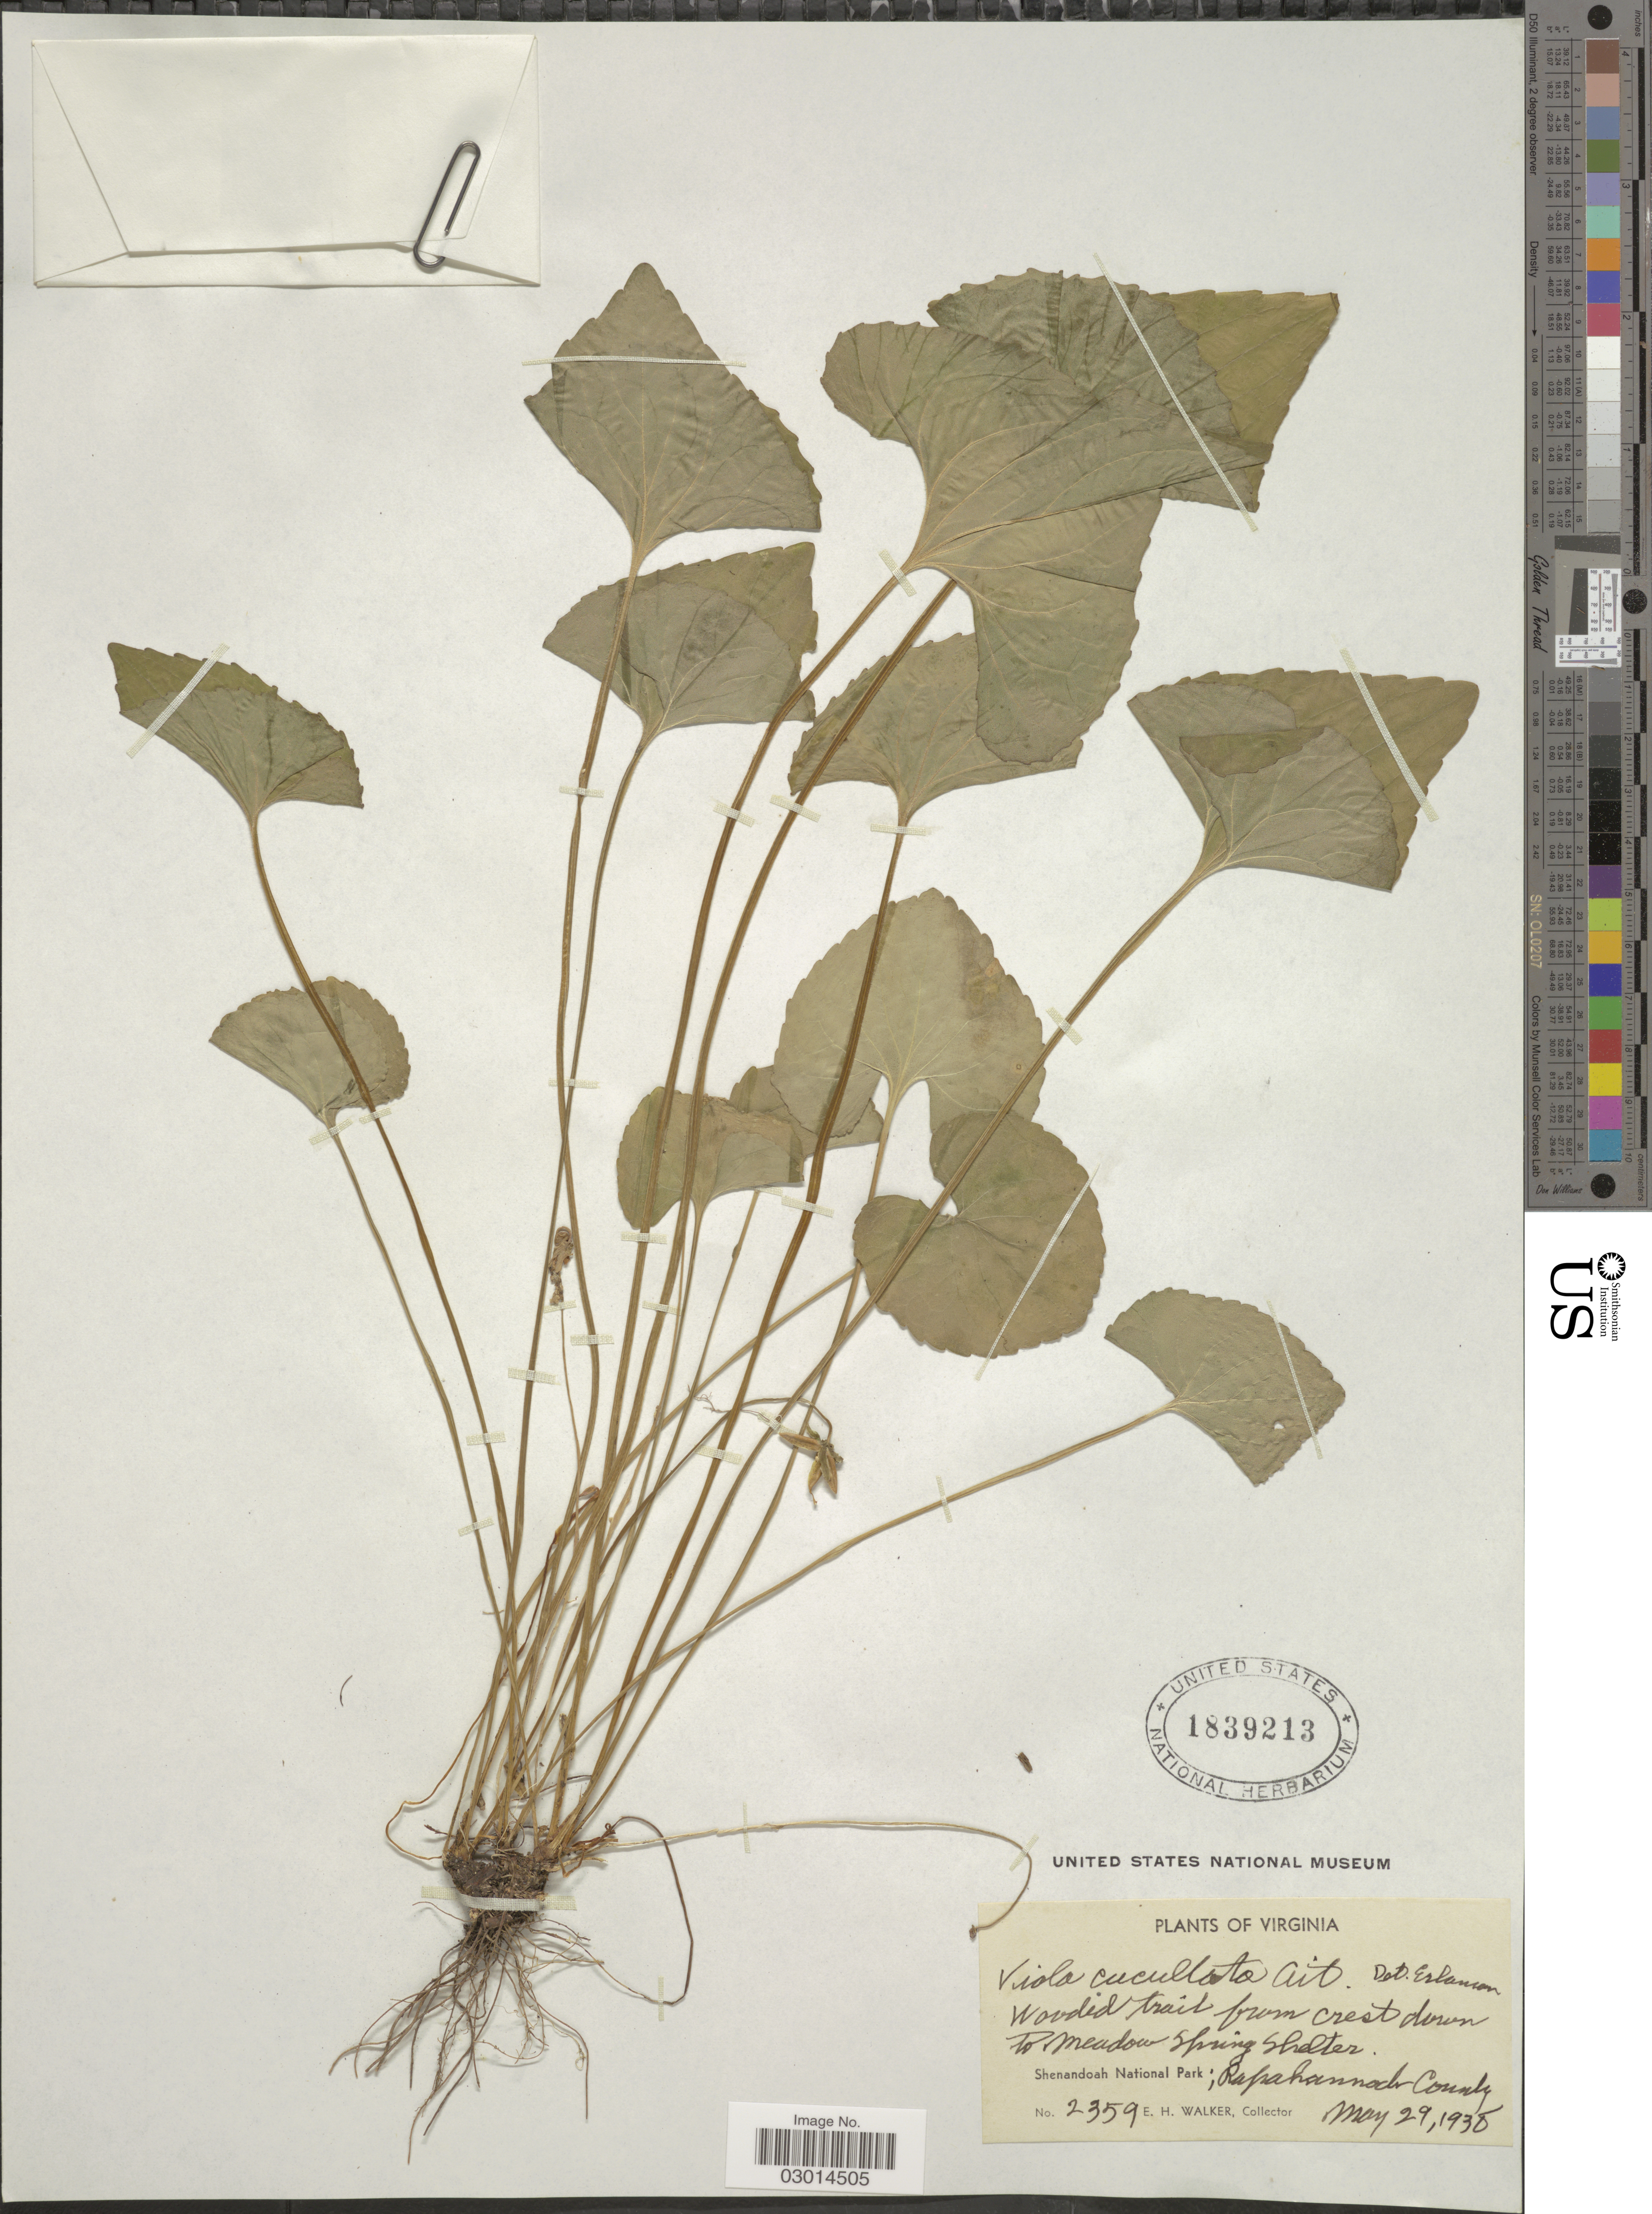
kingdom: Plantae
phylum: Tracheophyta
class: Magnoliopsida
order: Malpighiales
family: Violaceae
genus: Viola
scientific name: Viola cucullata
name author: Aiton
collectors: E. H. Walker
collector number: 2359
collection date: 1938-05-29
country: United States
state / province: Virginia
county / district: Rappahannock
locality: Wooded trail from crest down to meadow Spring Shelter. Shenandoah National Park; Rapahannock County.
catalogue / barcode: US 1839213